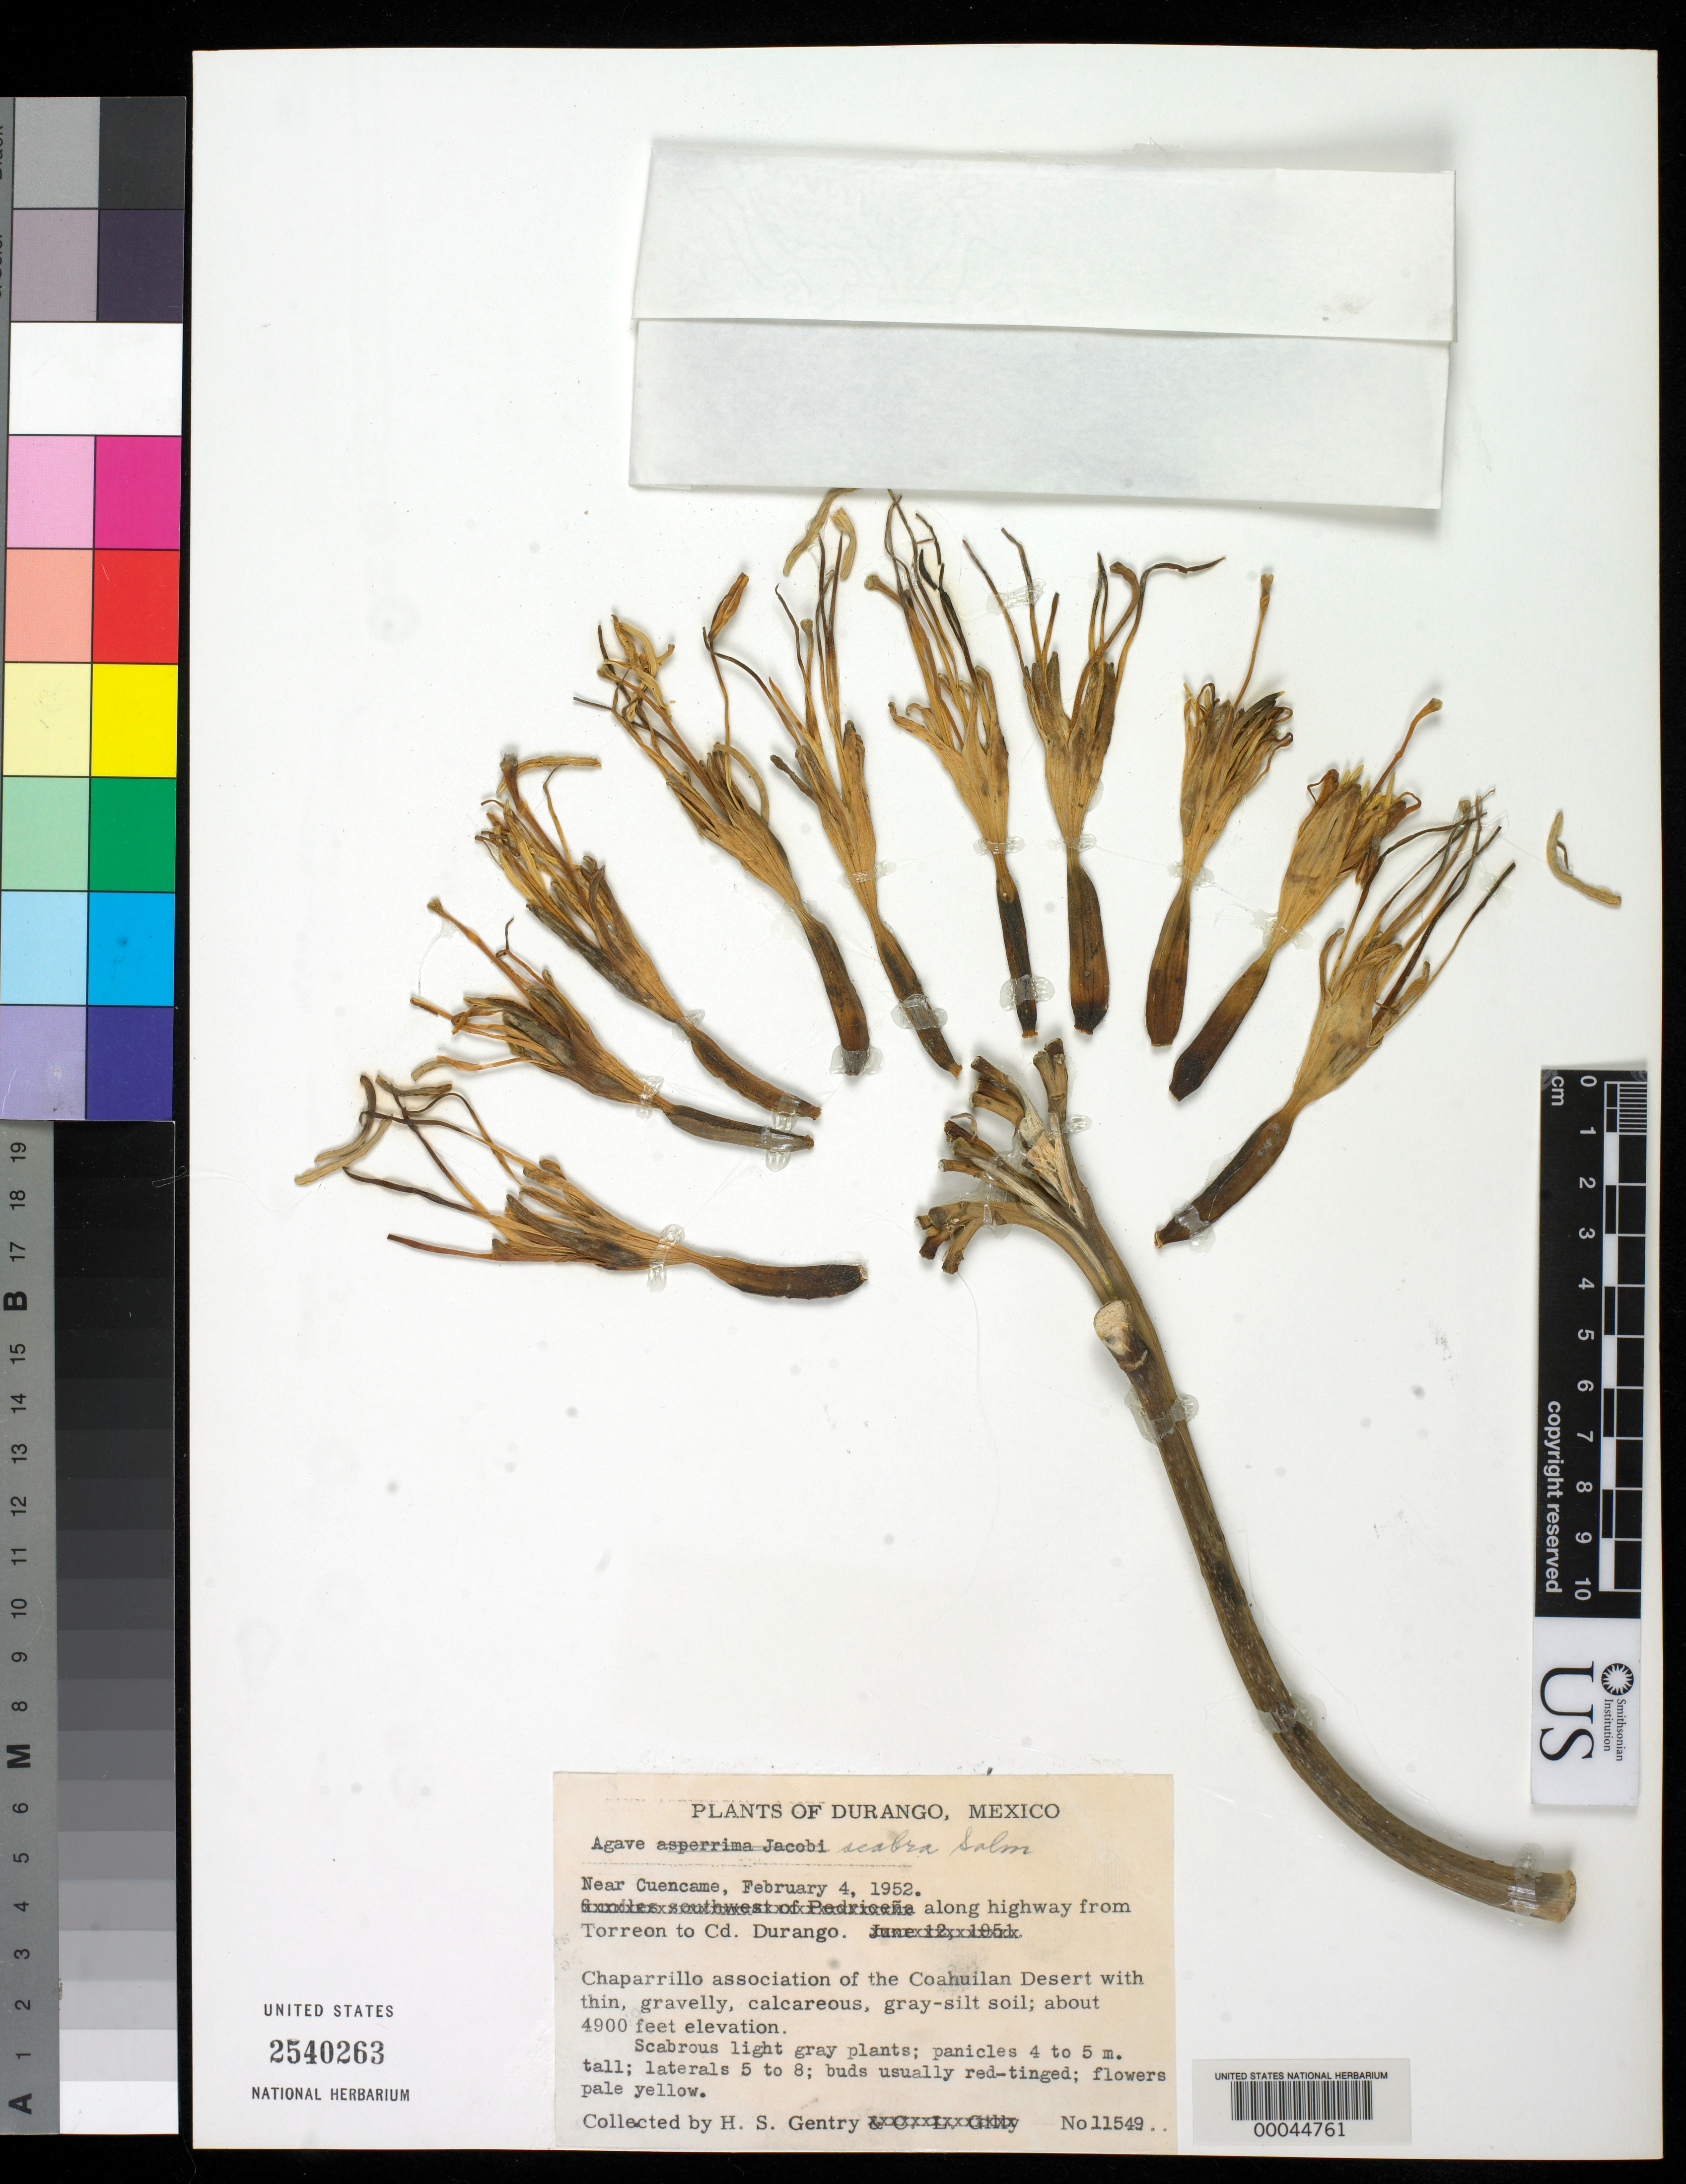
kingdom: Plantae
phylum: Tracheophyta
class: Liliopsida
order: Asparagales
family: Asparagaceae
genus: Agave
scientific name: Agave scabra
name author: Salm-Dyck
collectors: H. S. Gentry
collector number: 11549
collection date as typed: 04 Feb 1952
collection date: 1952-02-04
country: Mexico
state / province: Durango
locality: Near Cuencame, along highway from Torreon to Cd Durango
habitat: Coahuilan desert w/thin, gravelly, calcareous, gray-silt soil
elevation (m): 1494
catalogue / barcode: US 2540263